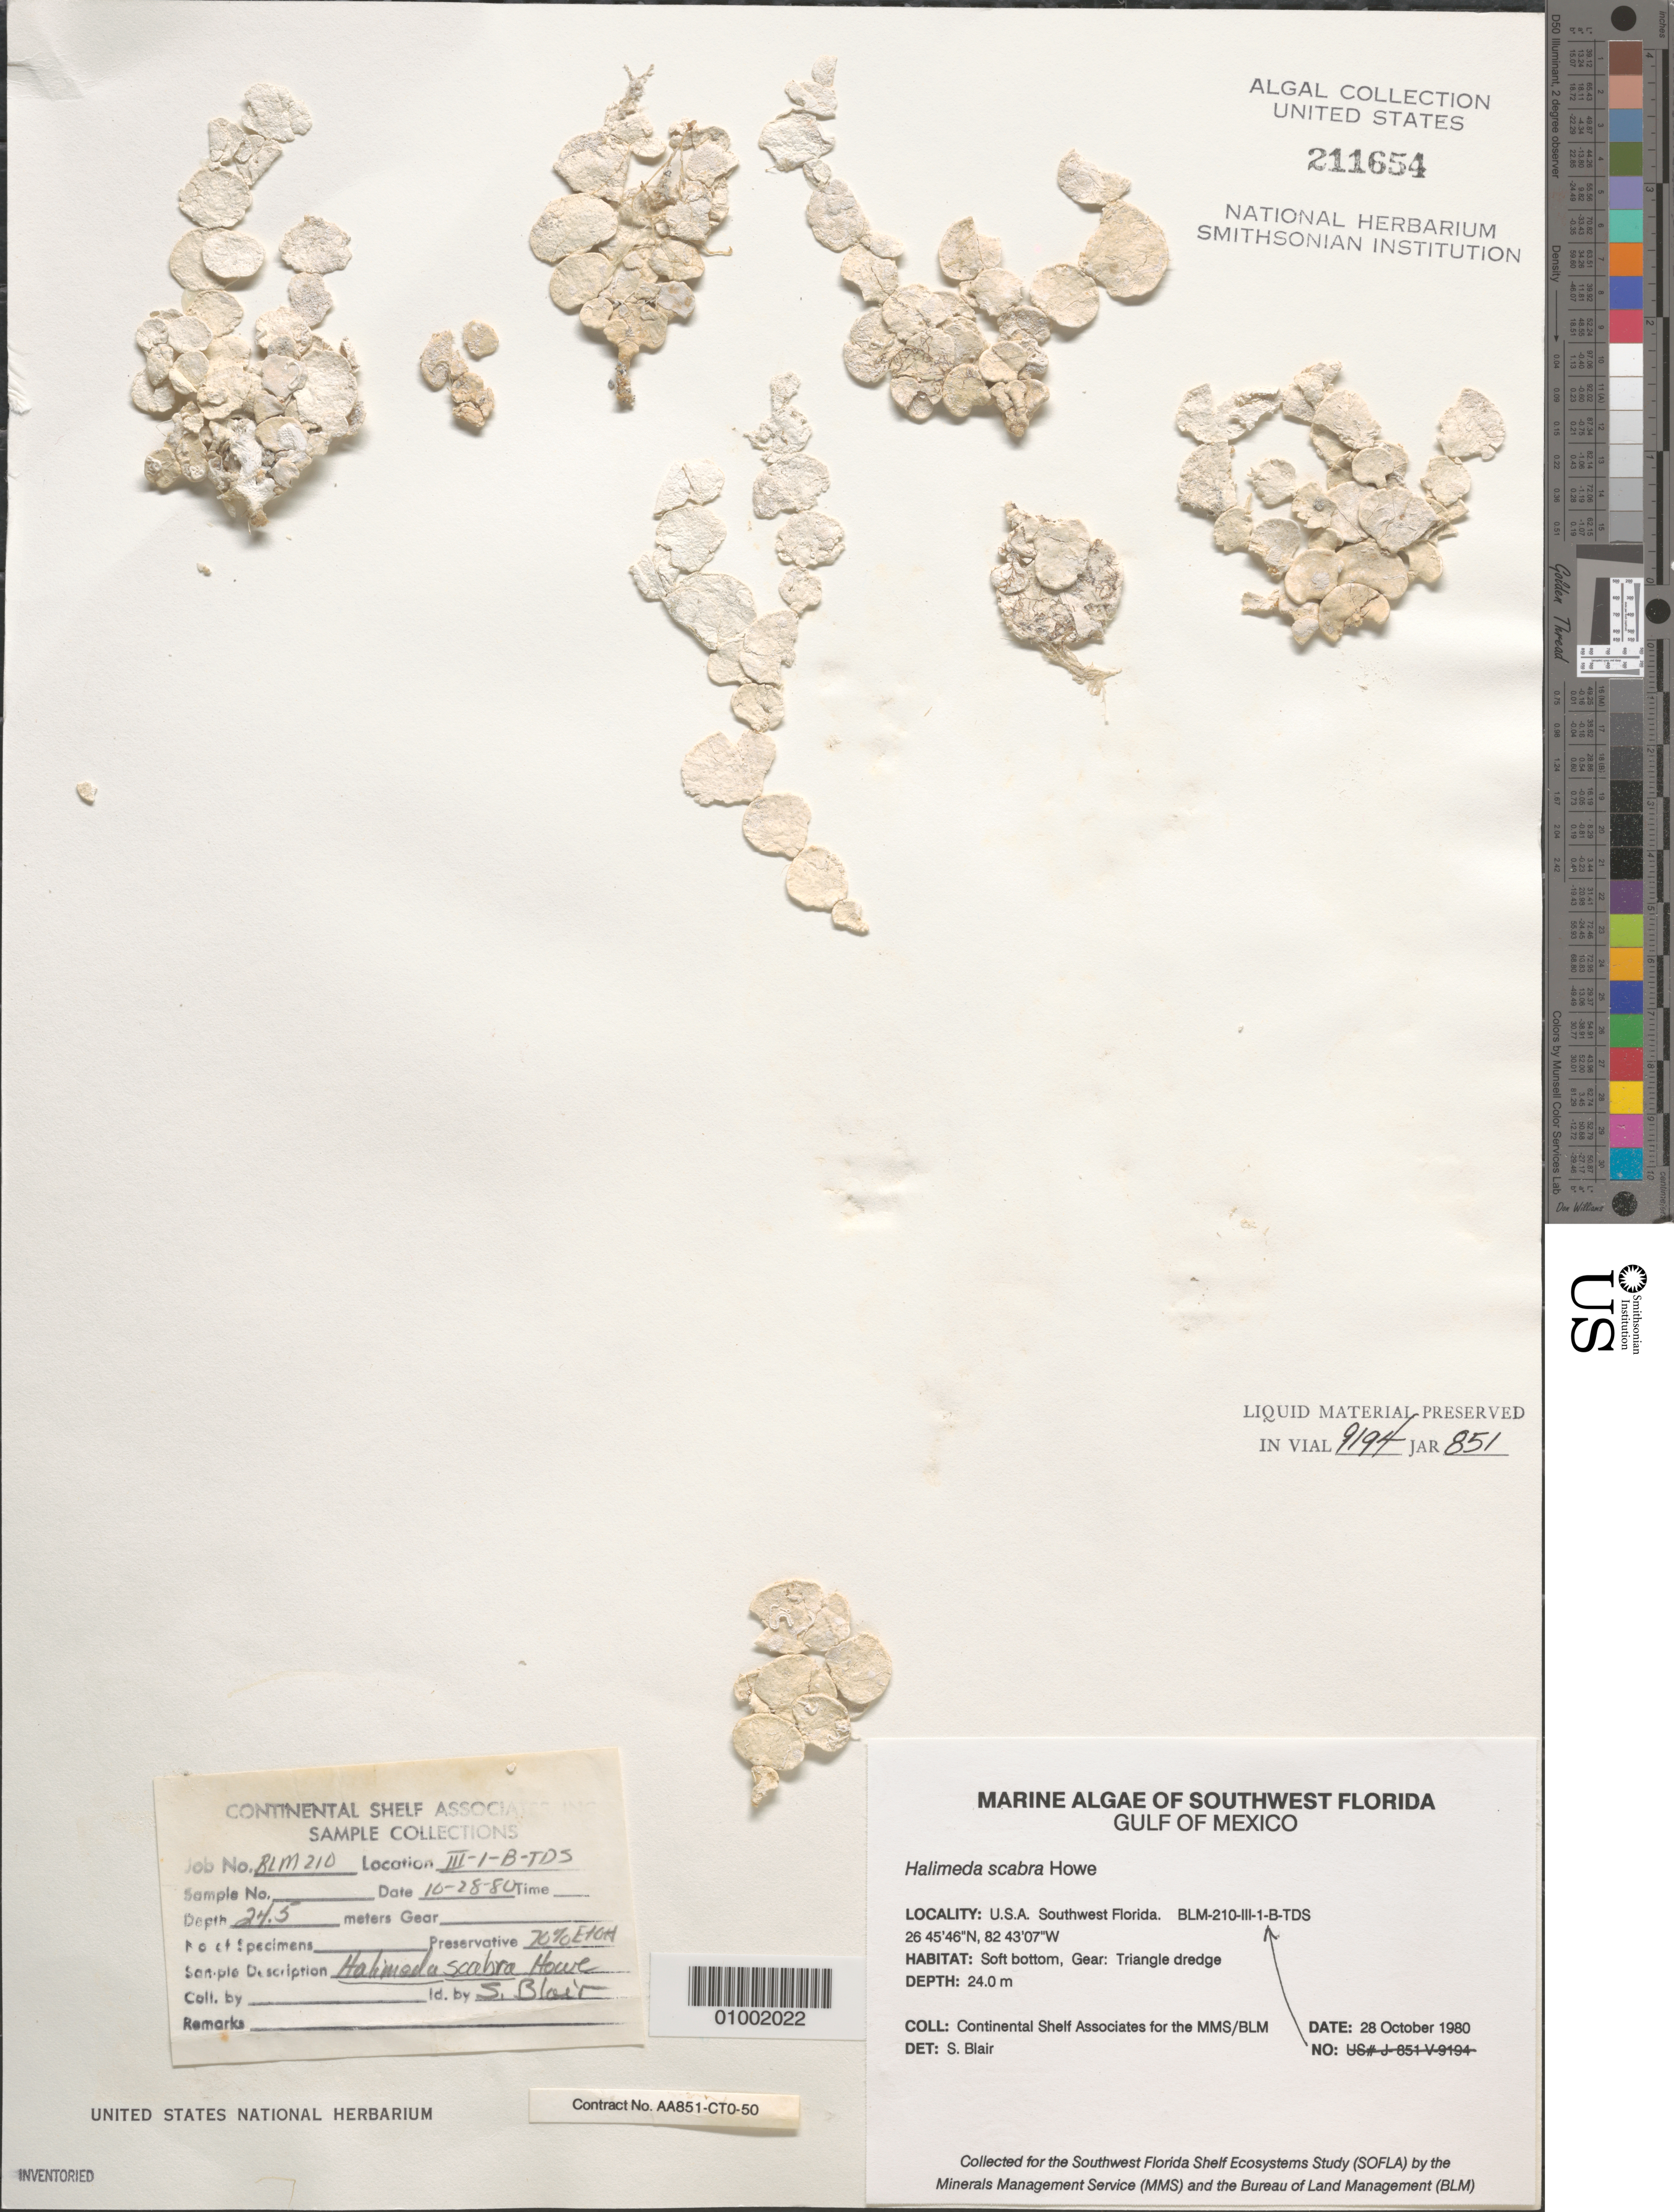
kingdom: Plantae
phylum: Chlorophyta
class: Ulvophyceae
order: Bryopsidales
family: Halimedaceae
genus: Halimeda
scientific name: Halimeda scabra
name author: M. Howe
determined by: Blair, S. M.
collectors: Continental Shelf Associates for the MMS/BLM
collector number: BLM-210-III-1-B-TDS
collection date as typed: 28 Oct 1980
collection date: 1980-10-28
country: United States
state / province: Florida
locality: Gulf of Mexico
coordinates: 26 45'46"N, 82 43'07"W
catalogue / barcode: US 211654